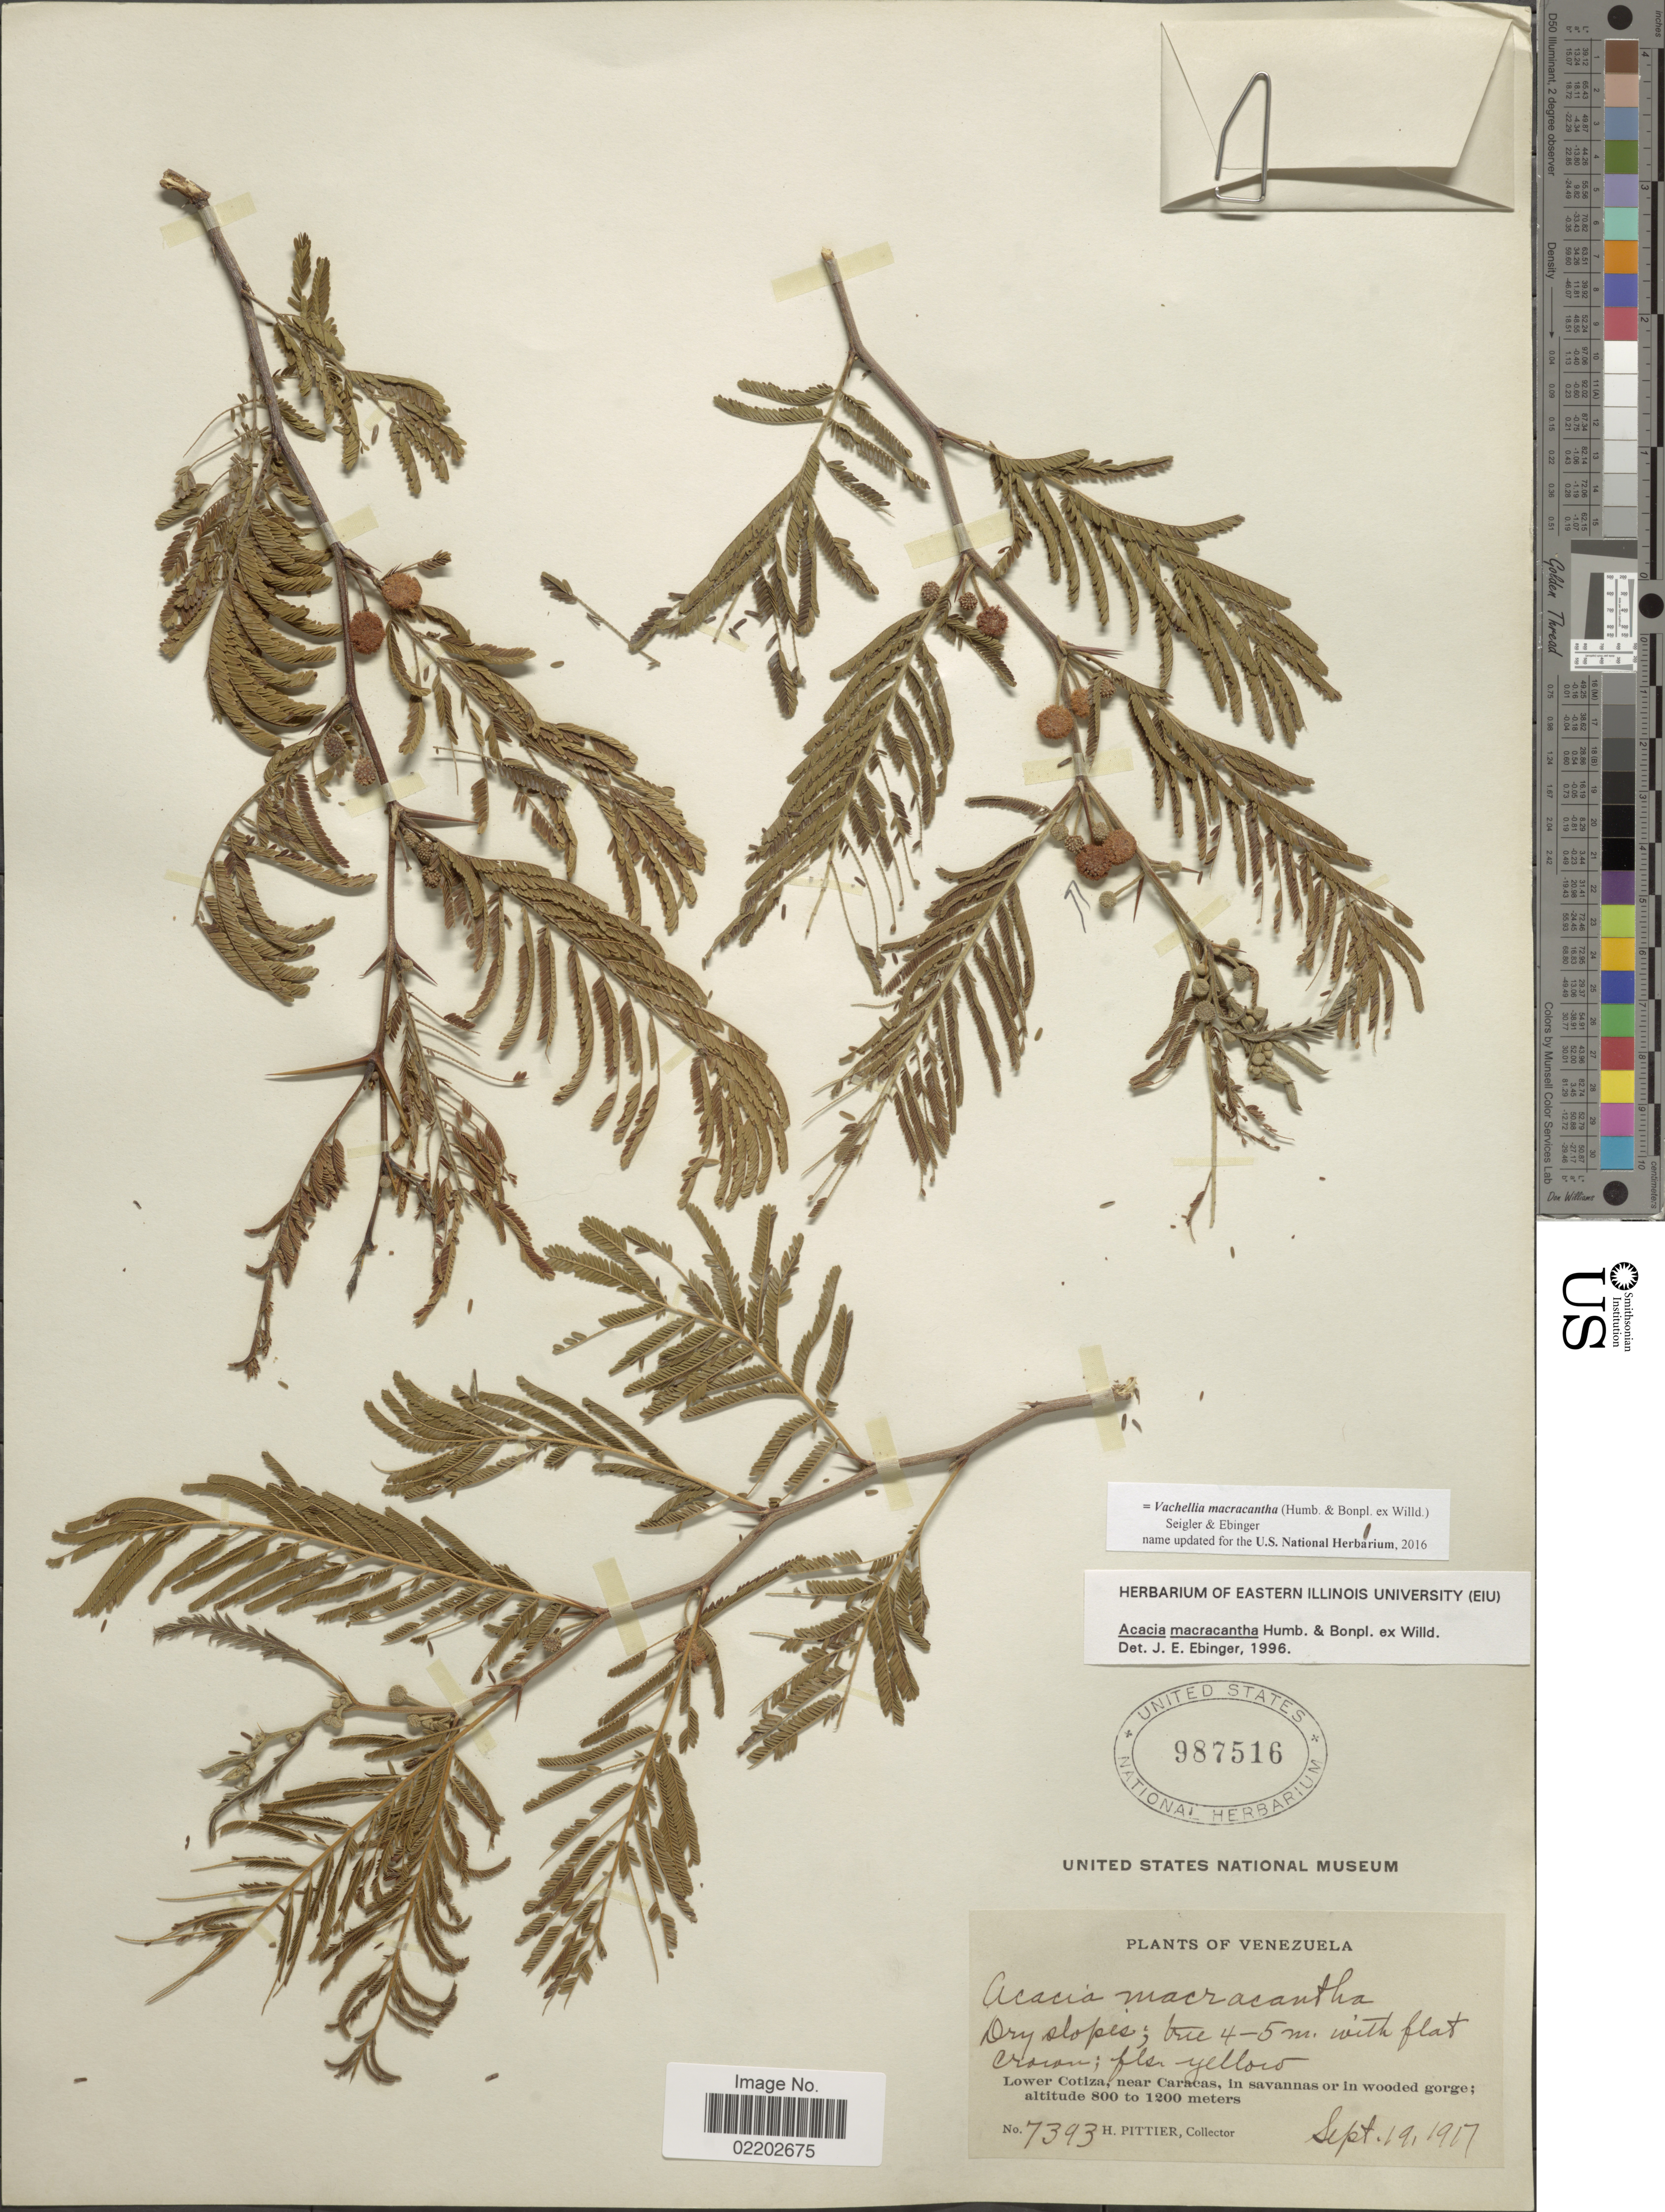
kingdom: Plantae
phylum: Tracheophyta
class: Magnoliopsida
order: Fabales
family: Fabaceae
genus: Vachellia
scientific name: Vachellia macracantha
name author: (Humb. & Bonpl. ex Willd.) Seigler & Ebinger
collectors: H. F. Pittier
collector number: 7393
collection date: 1917-09-19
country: Venezuela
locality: Lower Cotiza, near caracas, in savannas or in wooded gorge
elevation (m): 800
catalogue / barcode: US 987516